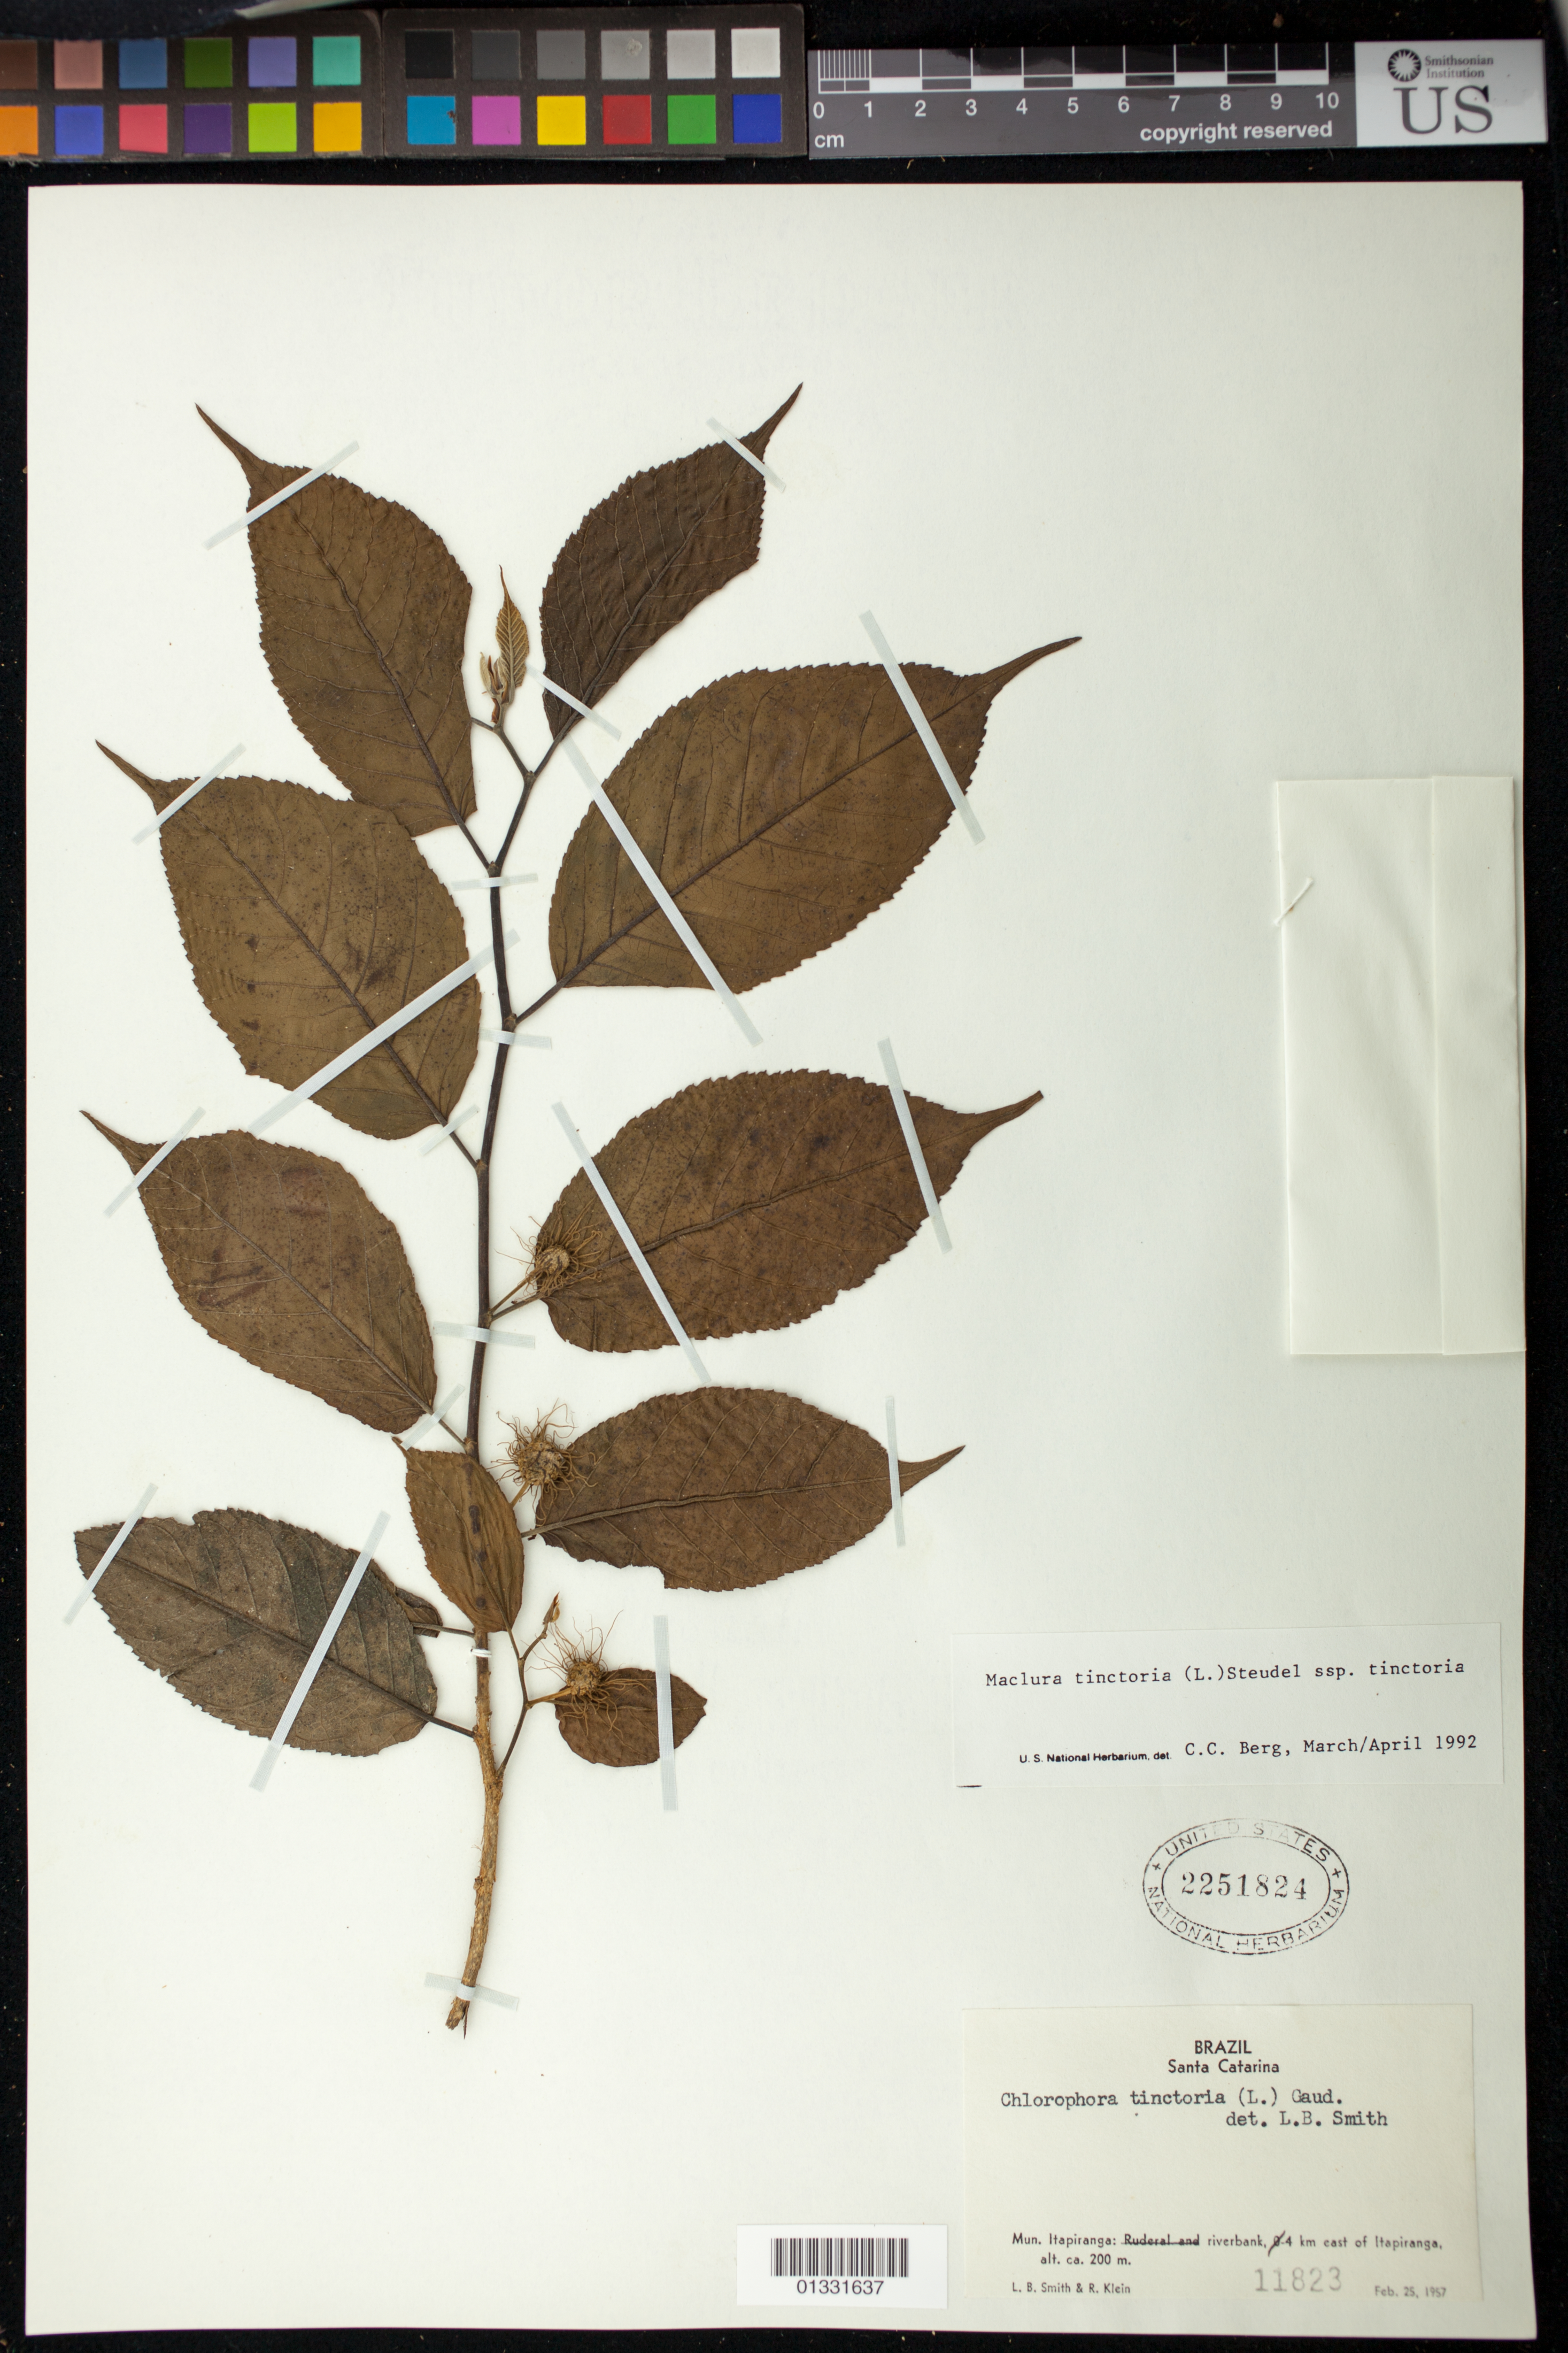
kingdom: Plantae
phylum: Tracheophyta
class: Magnoliopsida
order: Rosales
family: Moraceae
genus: Maclura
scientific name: Maclura tinctoria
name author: (L.) D. Don ex Steud.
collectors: L. Smith & R. M. Klein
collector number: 11823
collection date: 1957-02-25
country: Brazil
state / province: Santa Catarina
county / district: Itapiranga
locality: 4 km East of Itapiranga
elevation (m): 200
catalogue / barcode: US 2251824